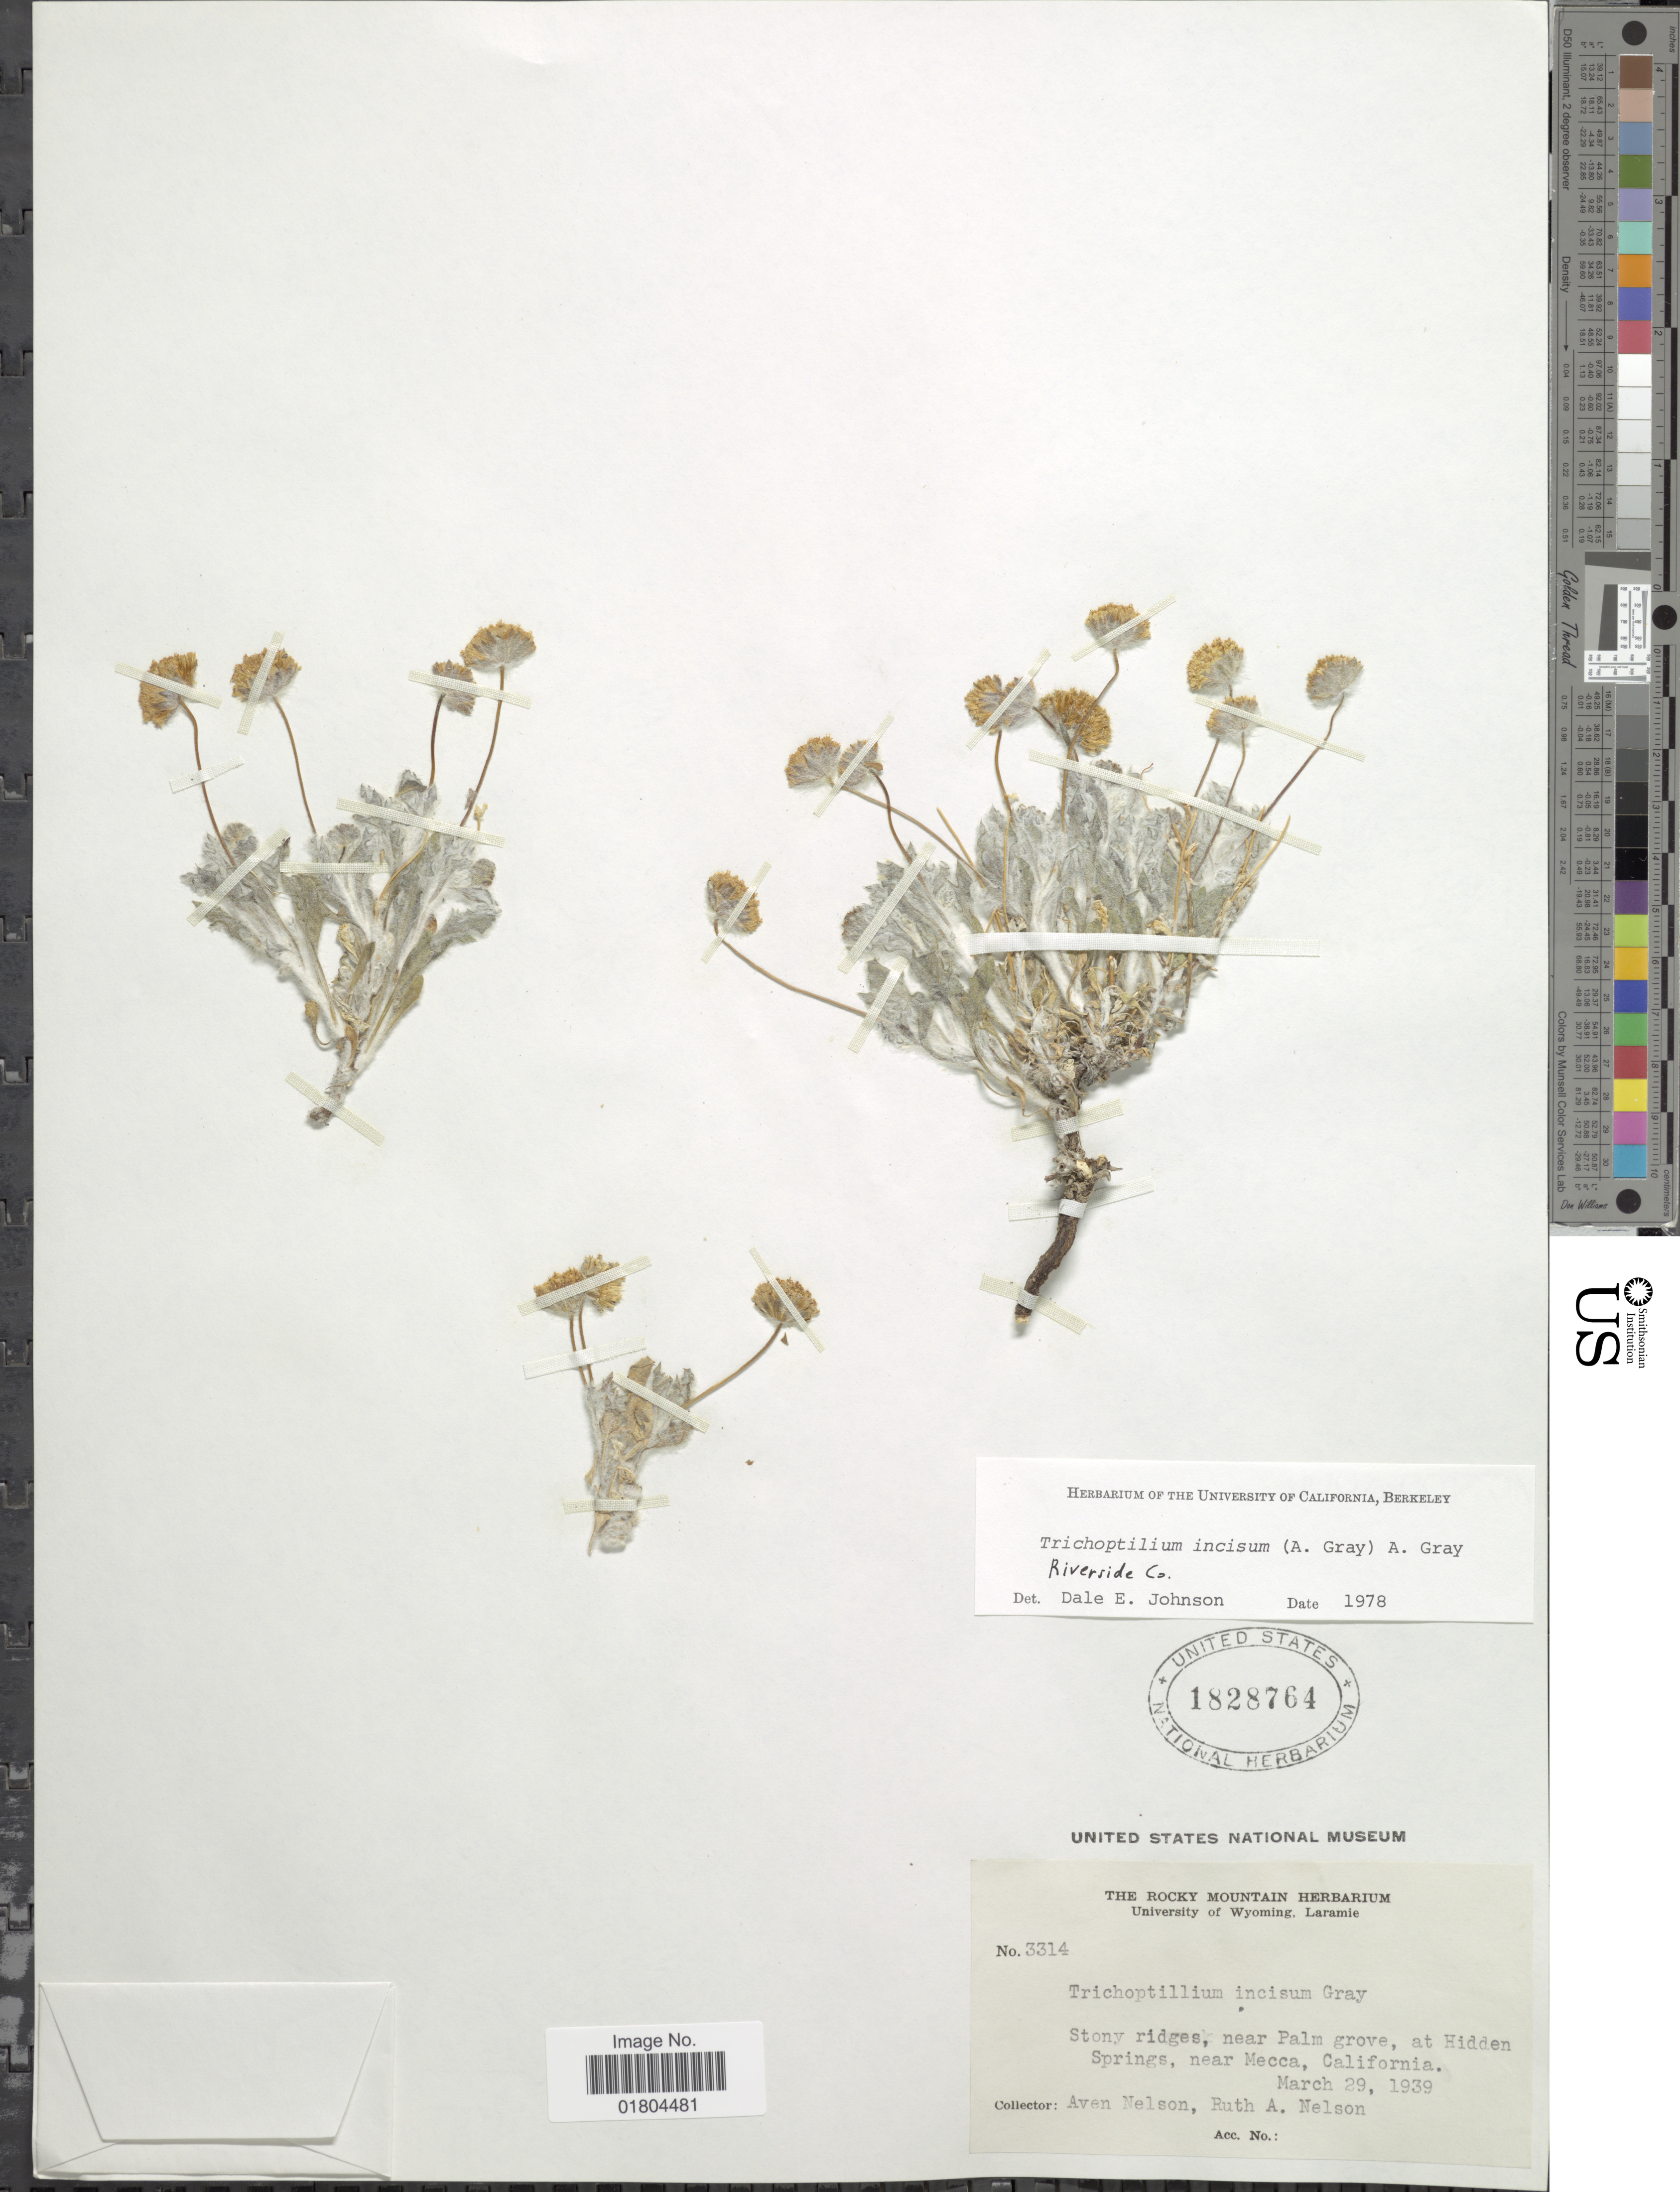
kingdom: Plantae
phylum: Tracheophyta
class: Magnoliopsida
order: Asterales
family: Asteraceae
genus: Trichoptilium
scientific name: Trichoptilium incisum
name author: (A. Gray) A. Gray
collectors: A. Nelson & R. A. Nelson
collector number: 3314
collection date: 1939-03-29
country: United States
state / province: California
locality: Stony ridges, near Palm grove, at Hidden Springs, near Mecca, California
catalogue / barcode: US 1828764